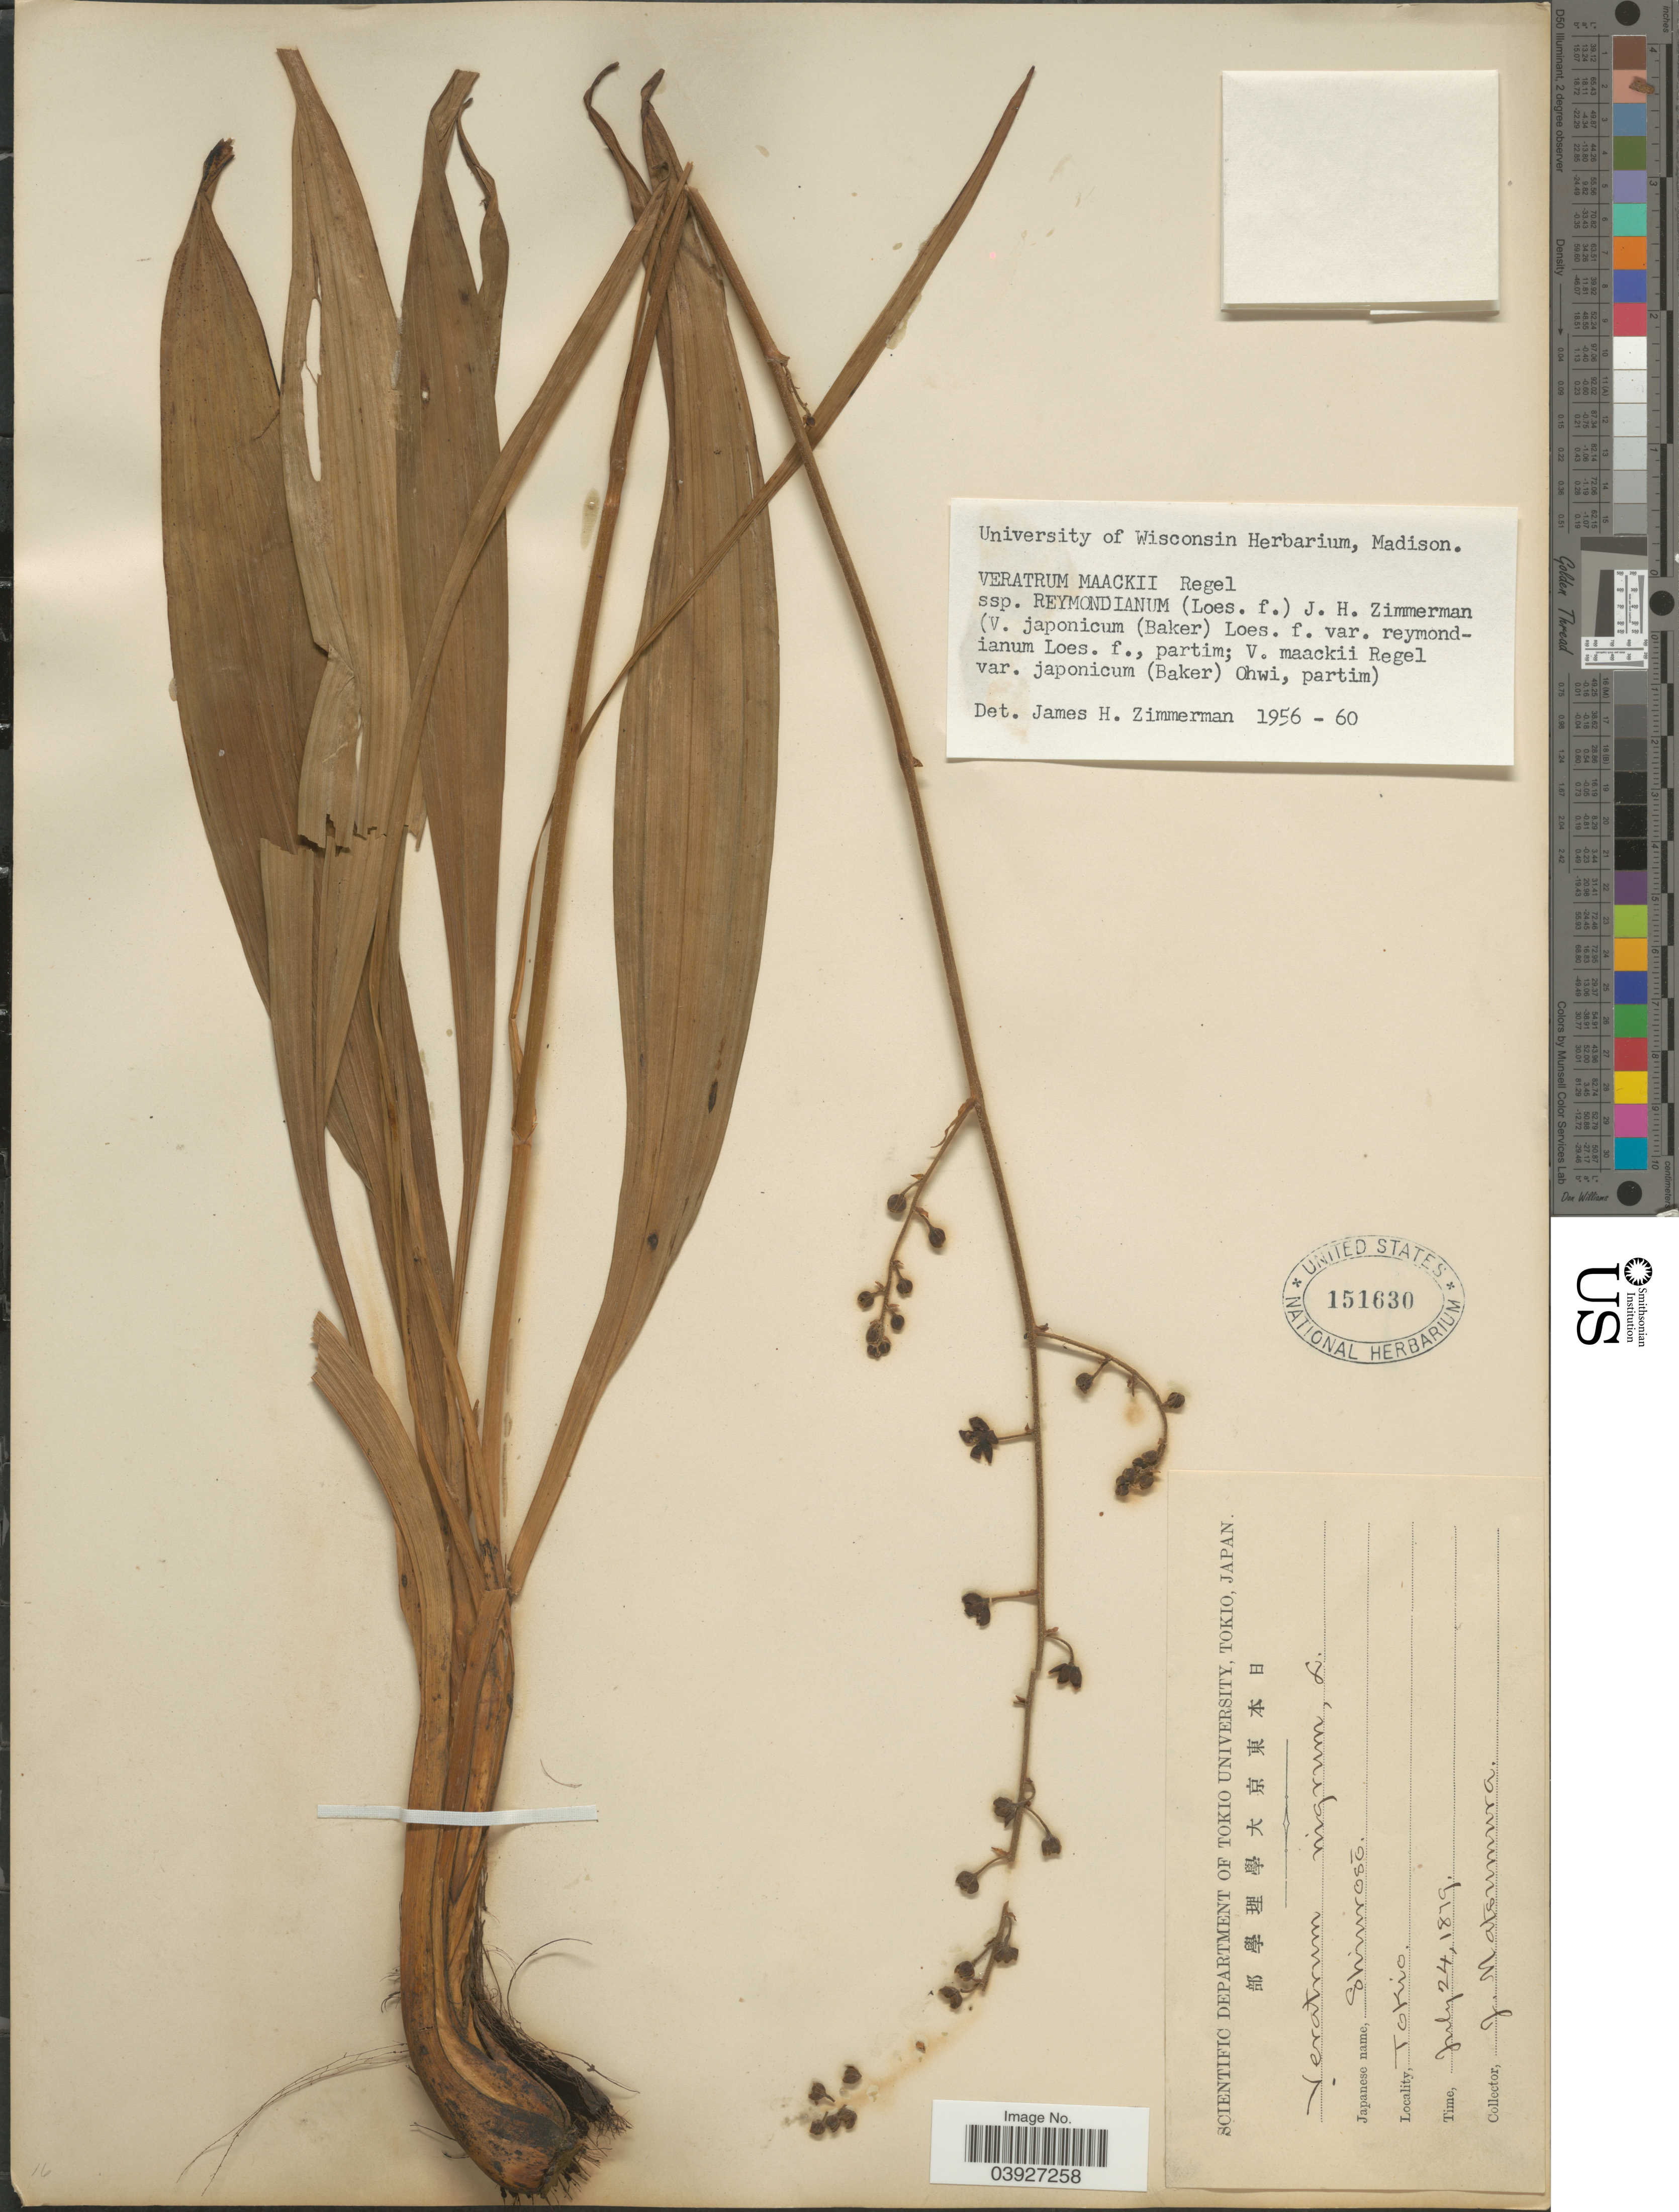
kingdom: Plantae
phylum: Tracheophyta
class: Liliopsida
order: Liliales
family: Melanthiaceae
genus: Veratrum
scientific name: Veratrum maackii subsp. reymondianum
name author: (O. Loes.) J.H. Zimmerman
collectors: J. Matsumura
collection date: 1879-07-24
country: Japan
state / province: Tokyo, Federal City of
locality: Tokio.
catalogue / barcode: US 151630